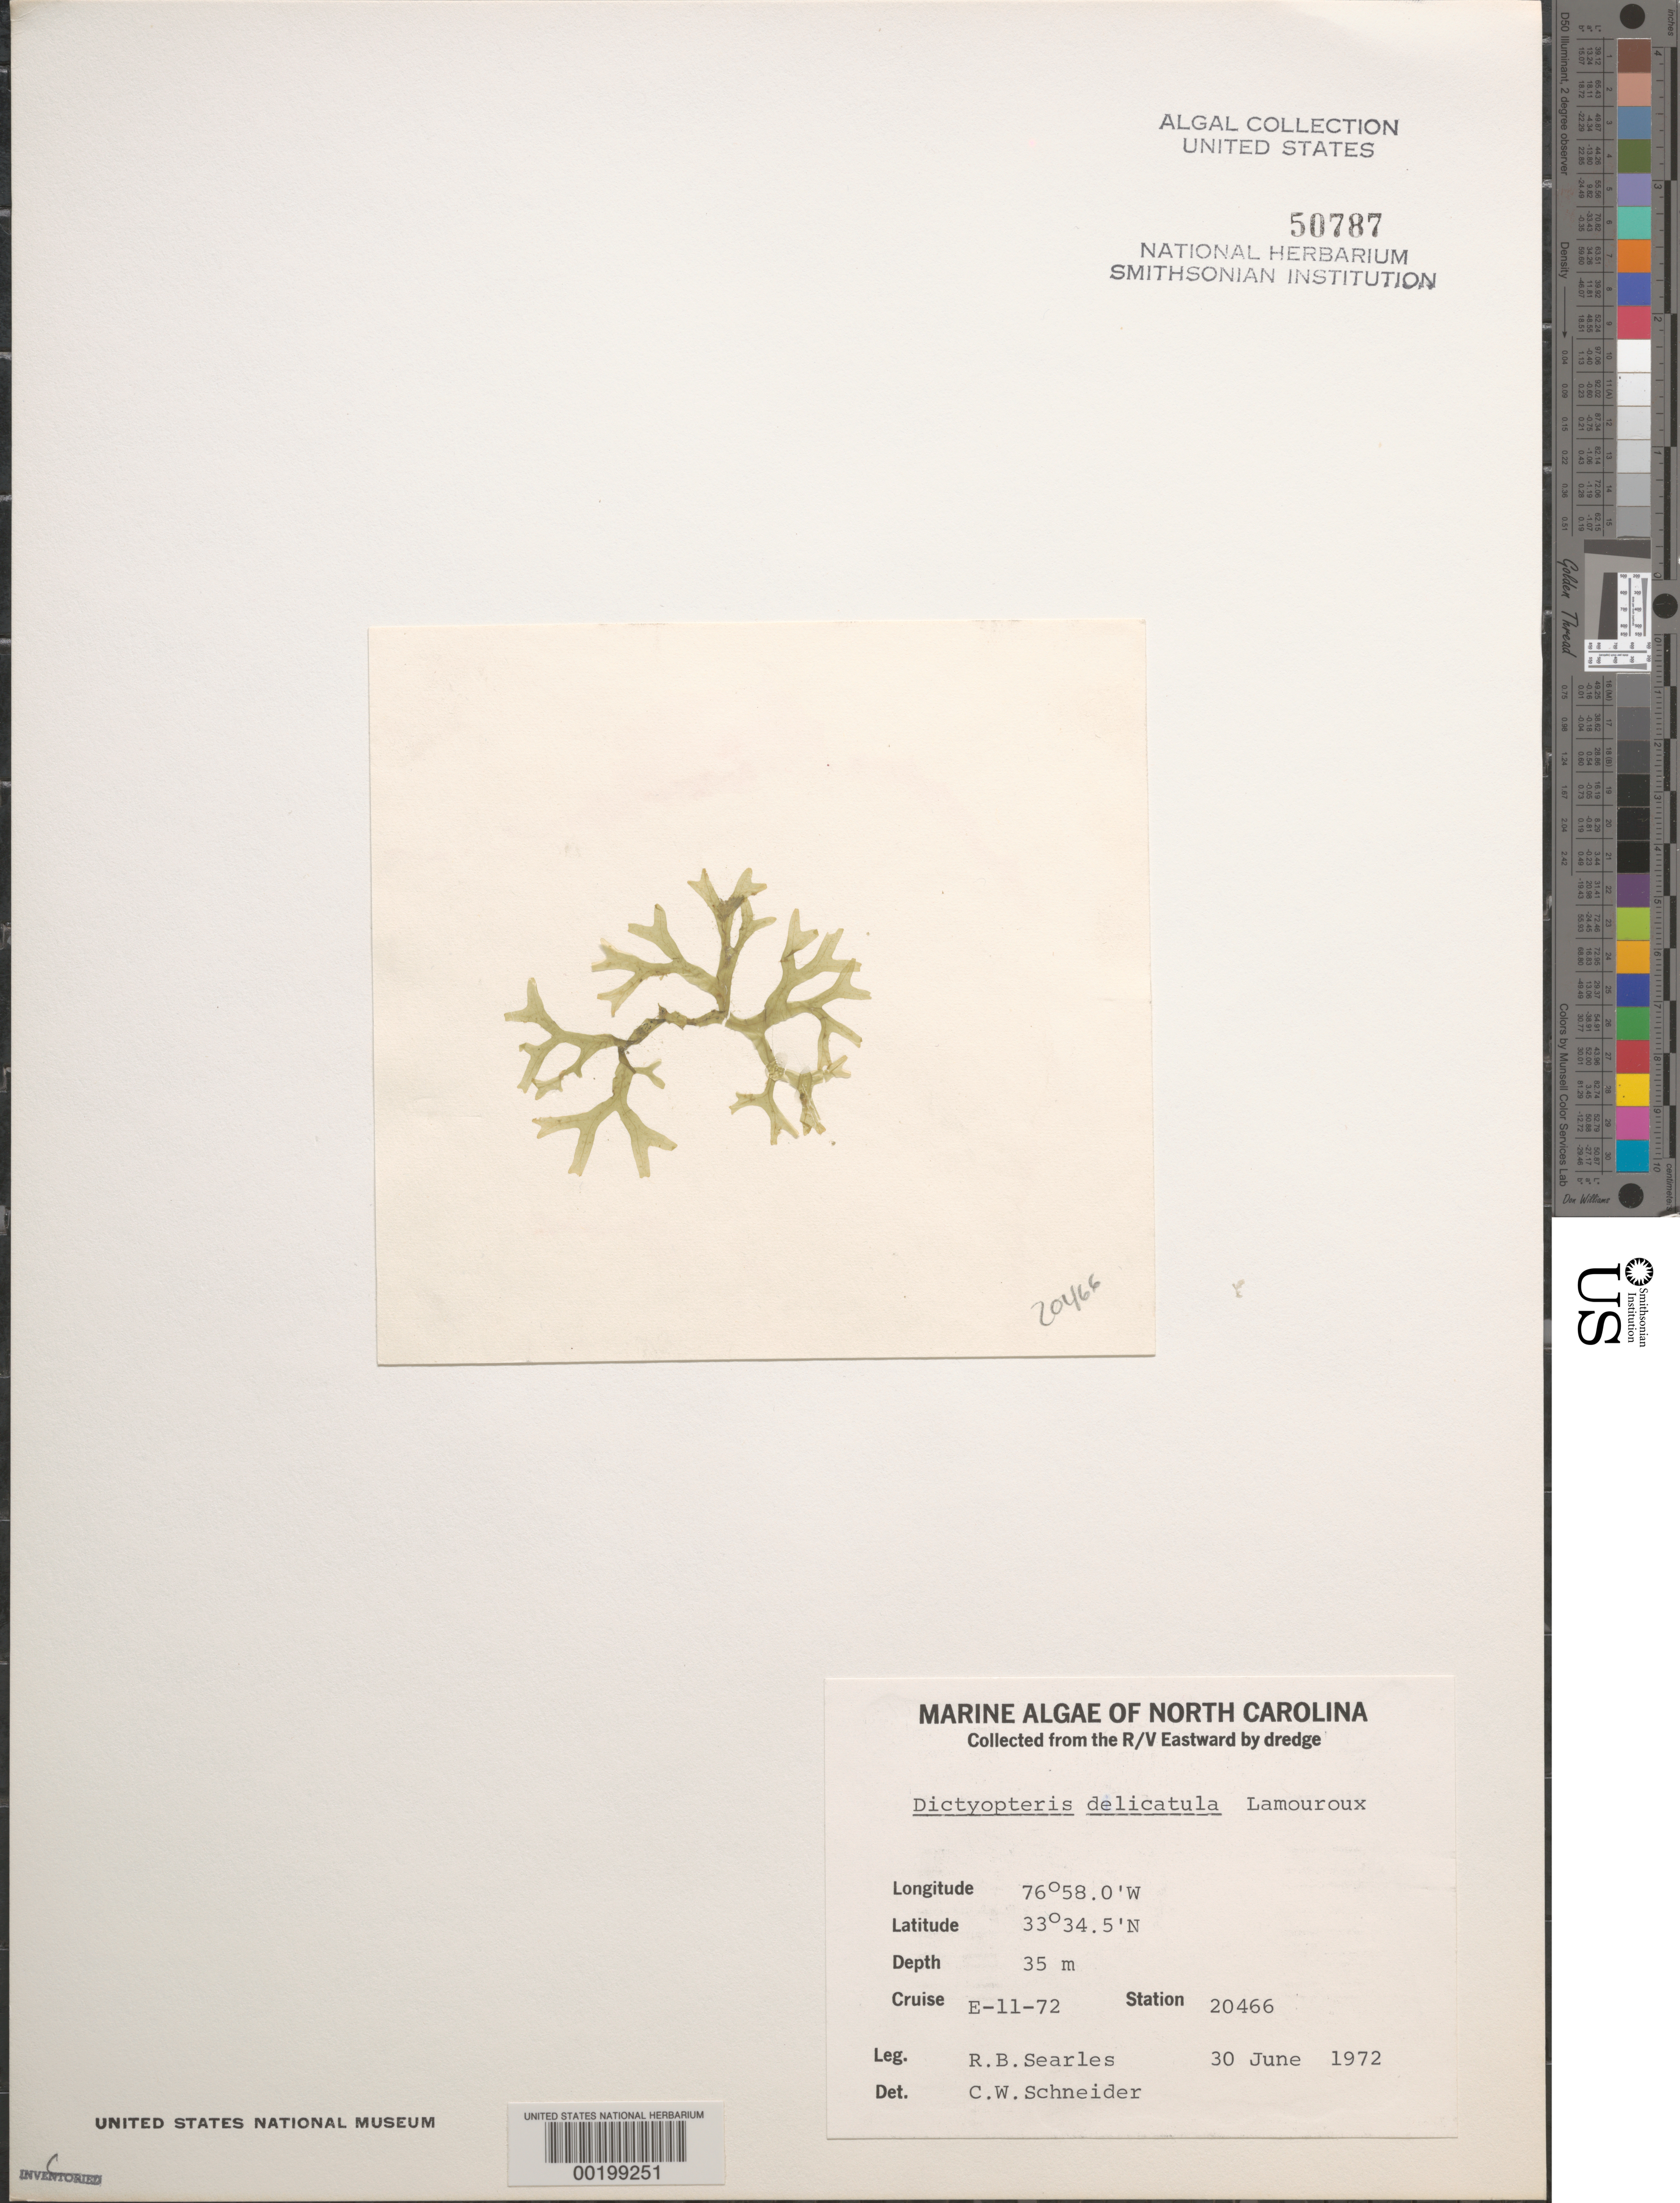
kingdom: Chromista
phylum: Ochrophyta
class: Phaeophyceae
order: Dictyotales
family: Dictyotaceae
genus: Dictyopteris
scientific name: Dictyopteris delicatula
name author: J.V.Lamouroux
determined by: Schneider, C. W.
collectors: R. Searles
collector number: Station 20466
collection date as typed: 30 Jun 1972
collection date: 1972-06-30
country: United States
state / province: North Carolina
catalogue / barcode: US 50787